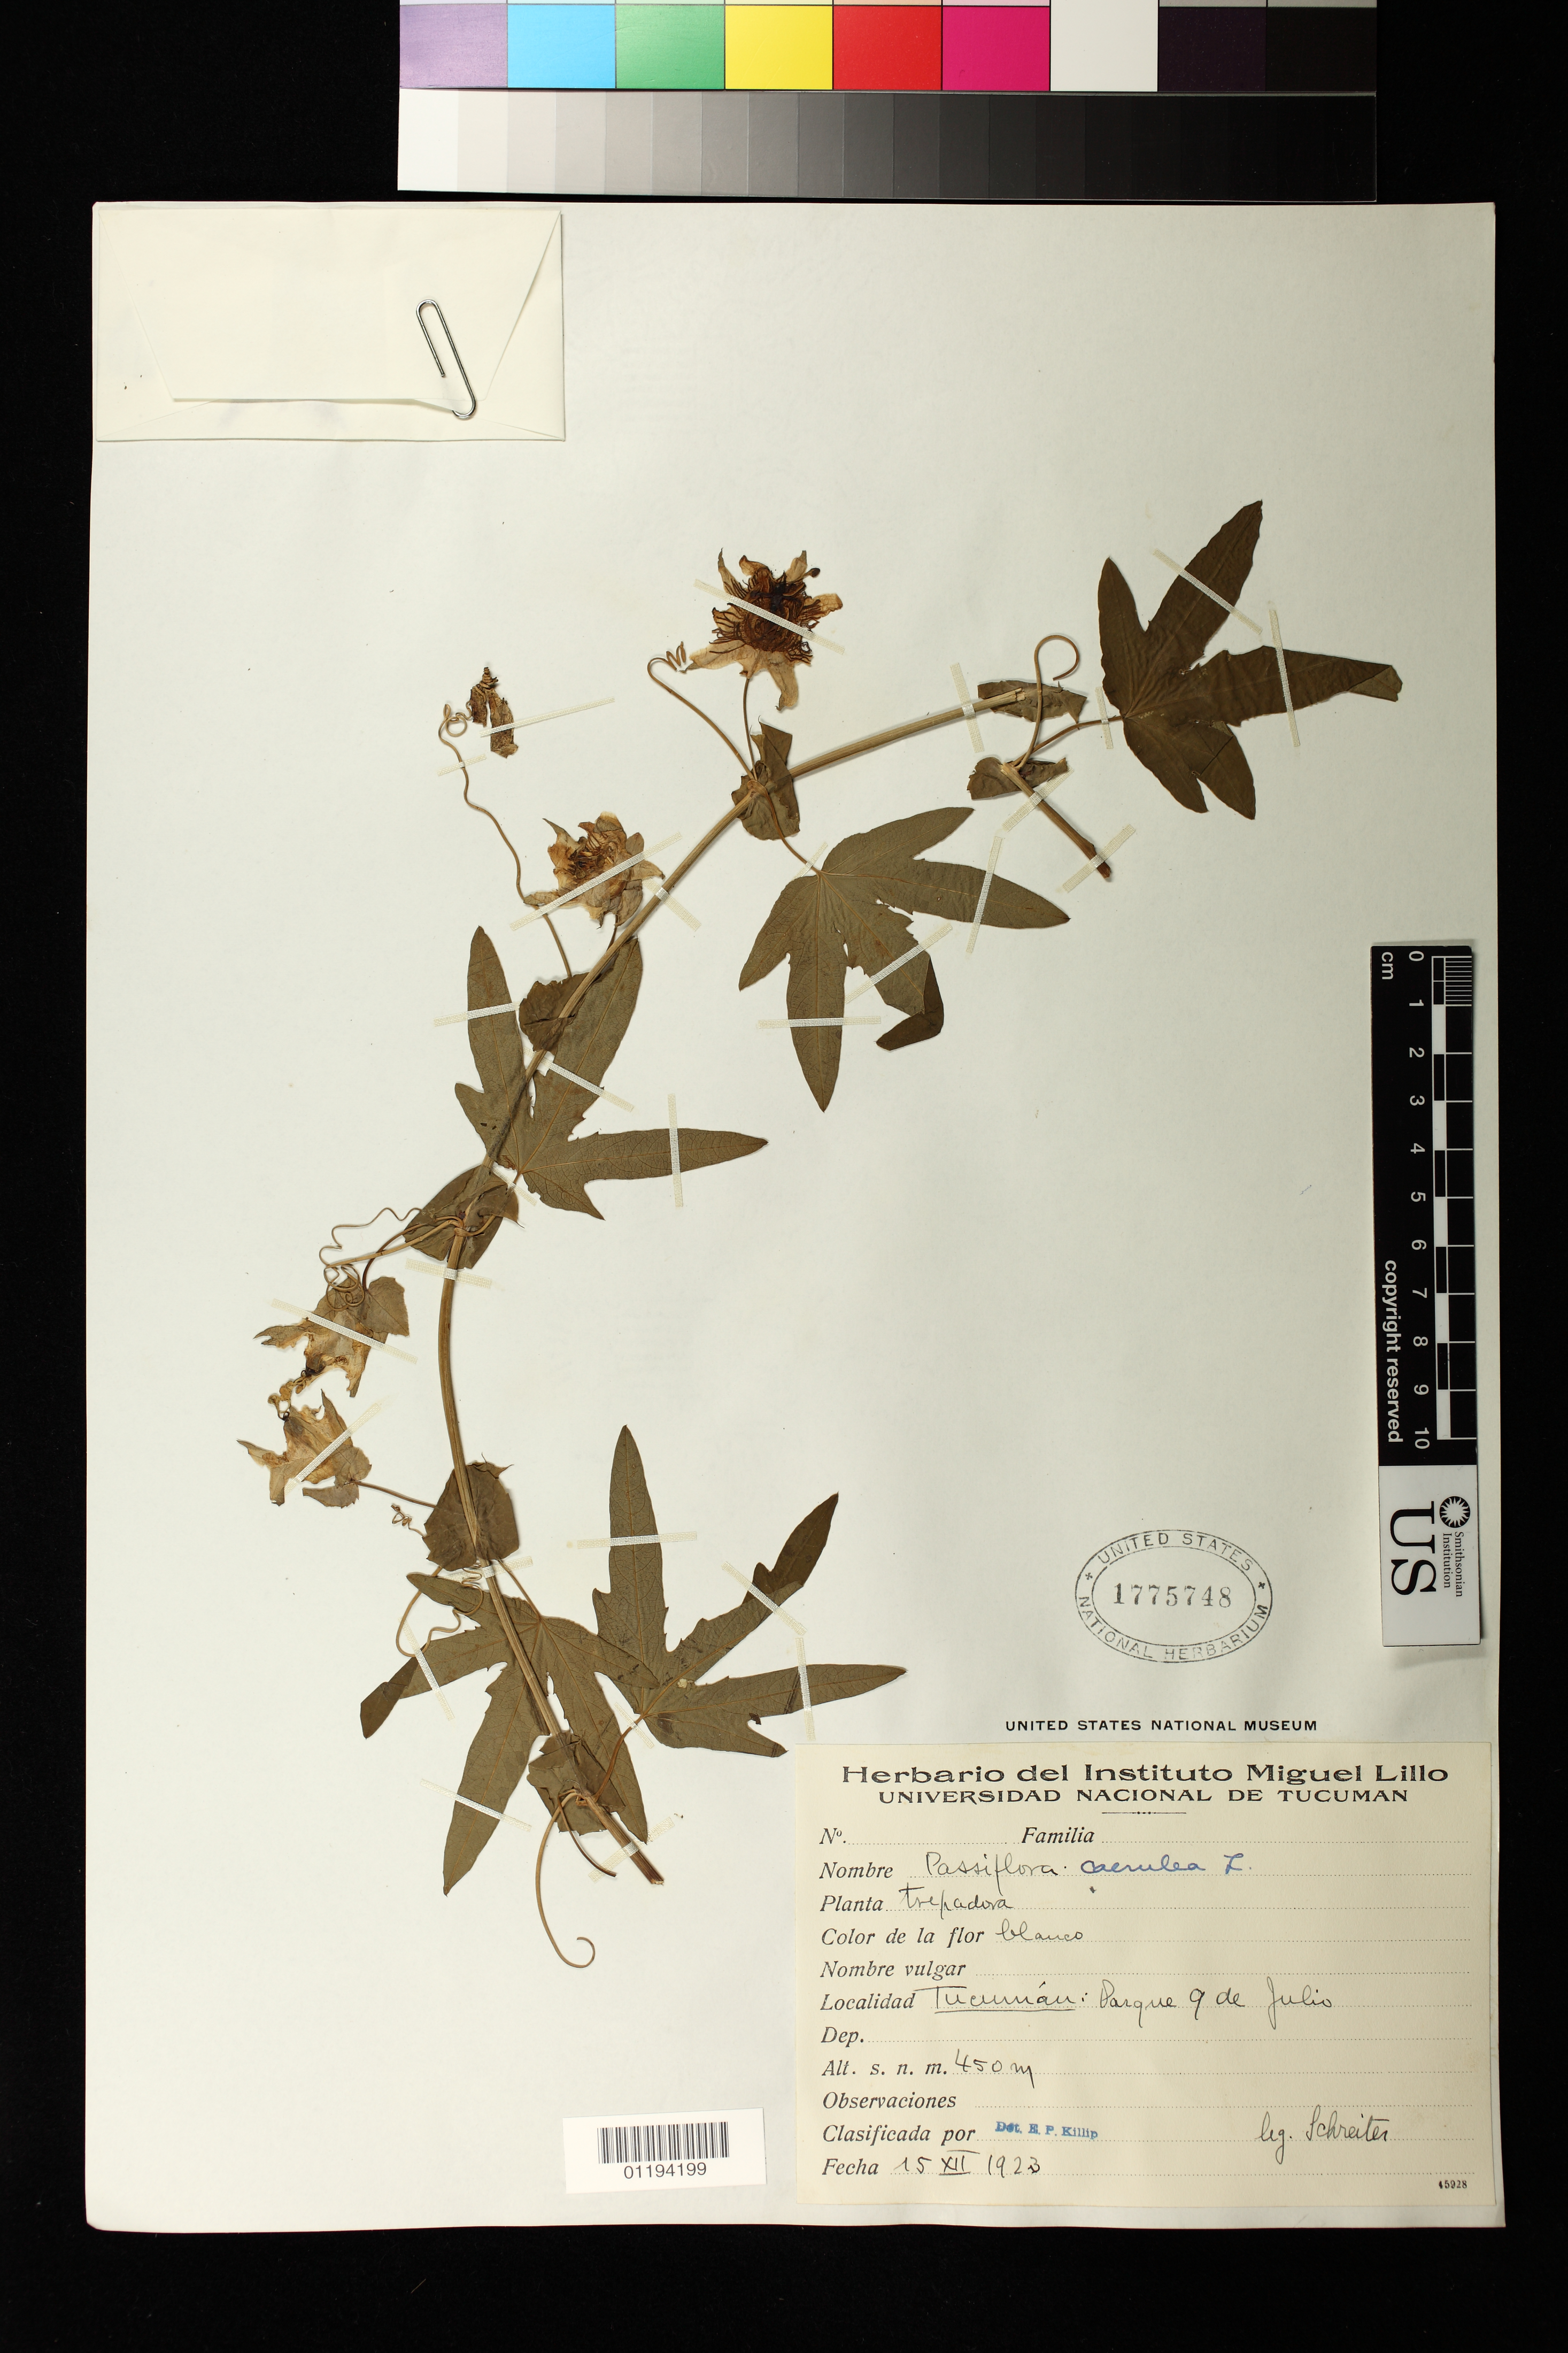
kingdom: Plantae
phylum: Tracheophyta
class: Magnoliopsida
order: Malpighiales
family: Passifloraceae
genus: Passiflora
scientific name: Passiflora caerulea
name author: L.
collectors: R. Schreiter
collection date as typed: Dec 15 1923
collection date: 1923-12-15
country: Argentina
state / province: Tucuman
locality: Tucuman: Parque 9 de Julio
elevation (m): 450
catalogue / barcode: US 1775748